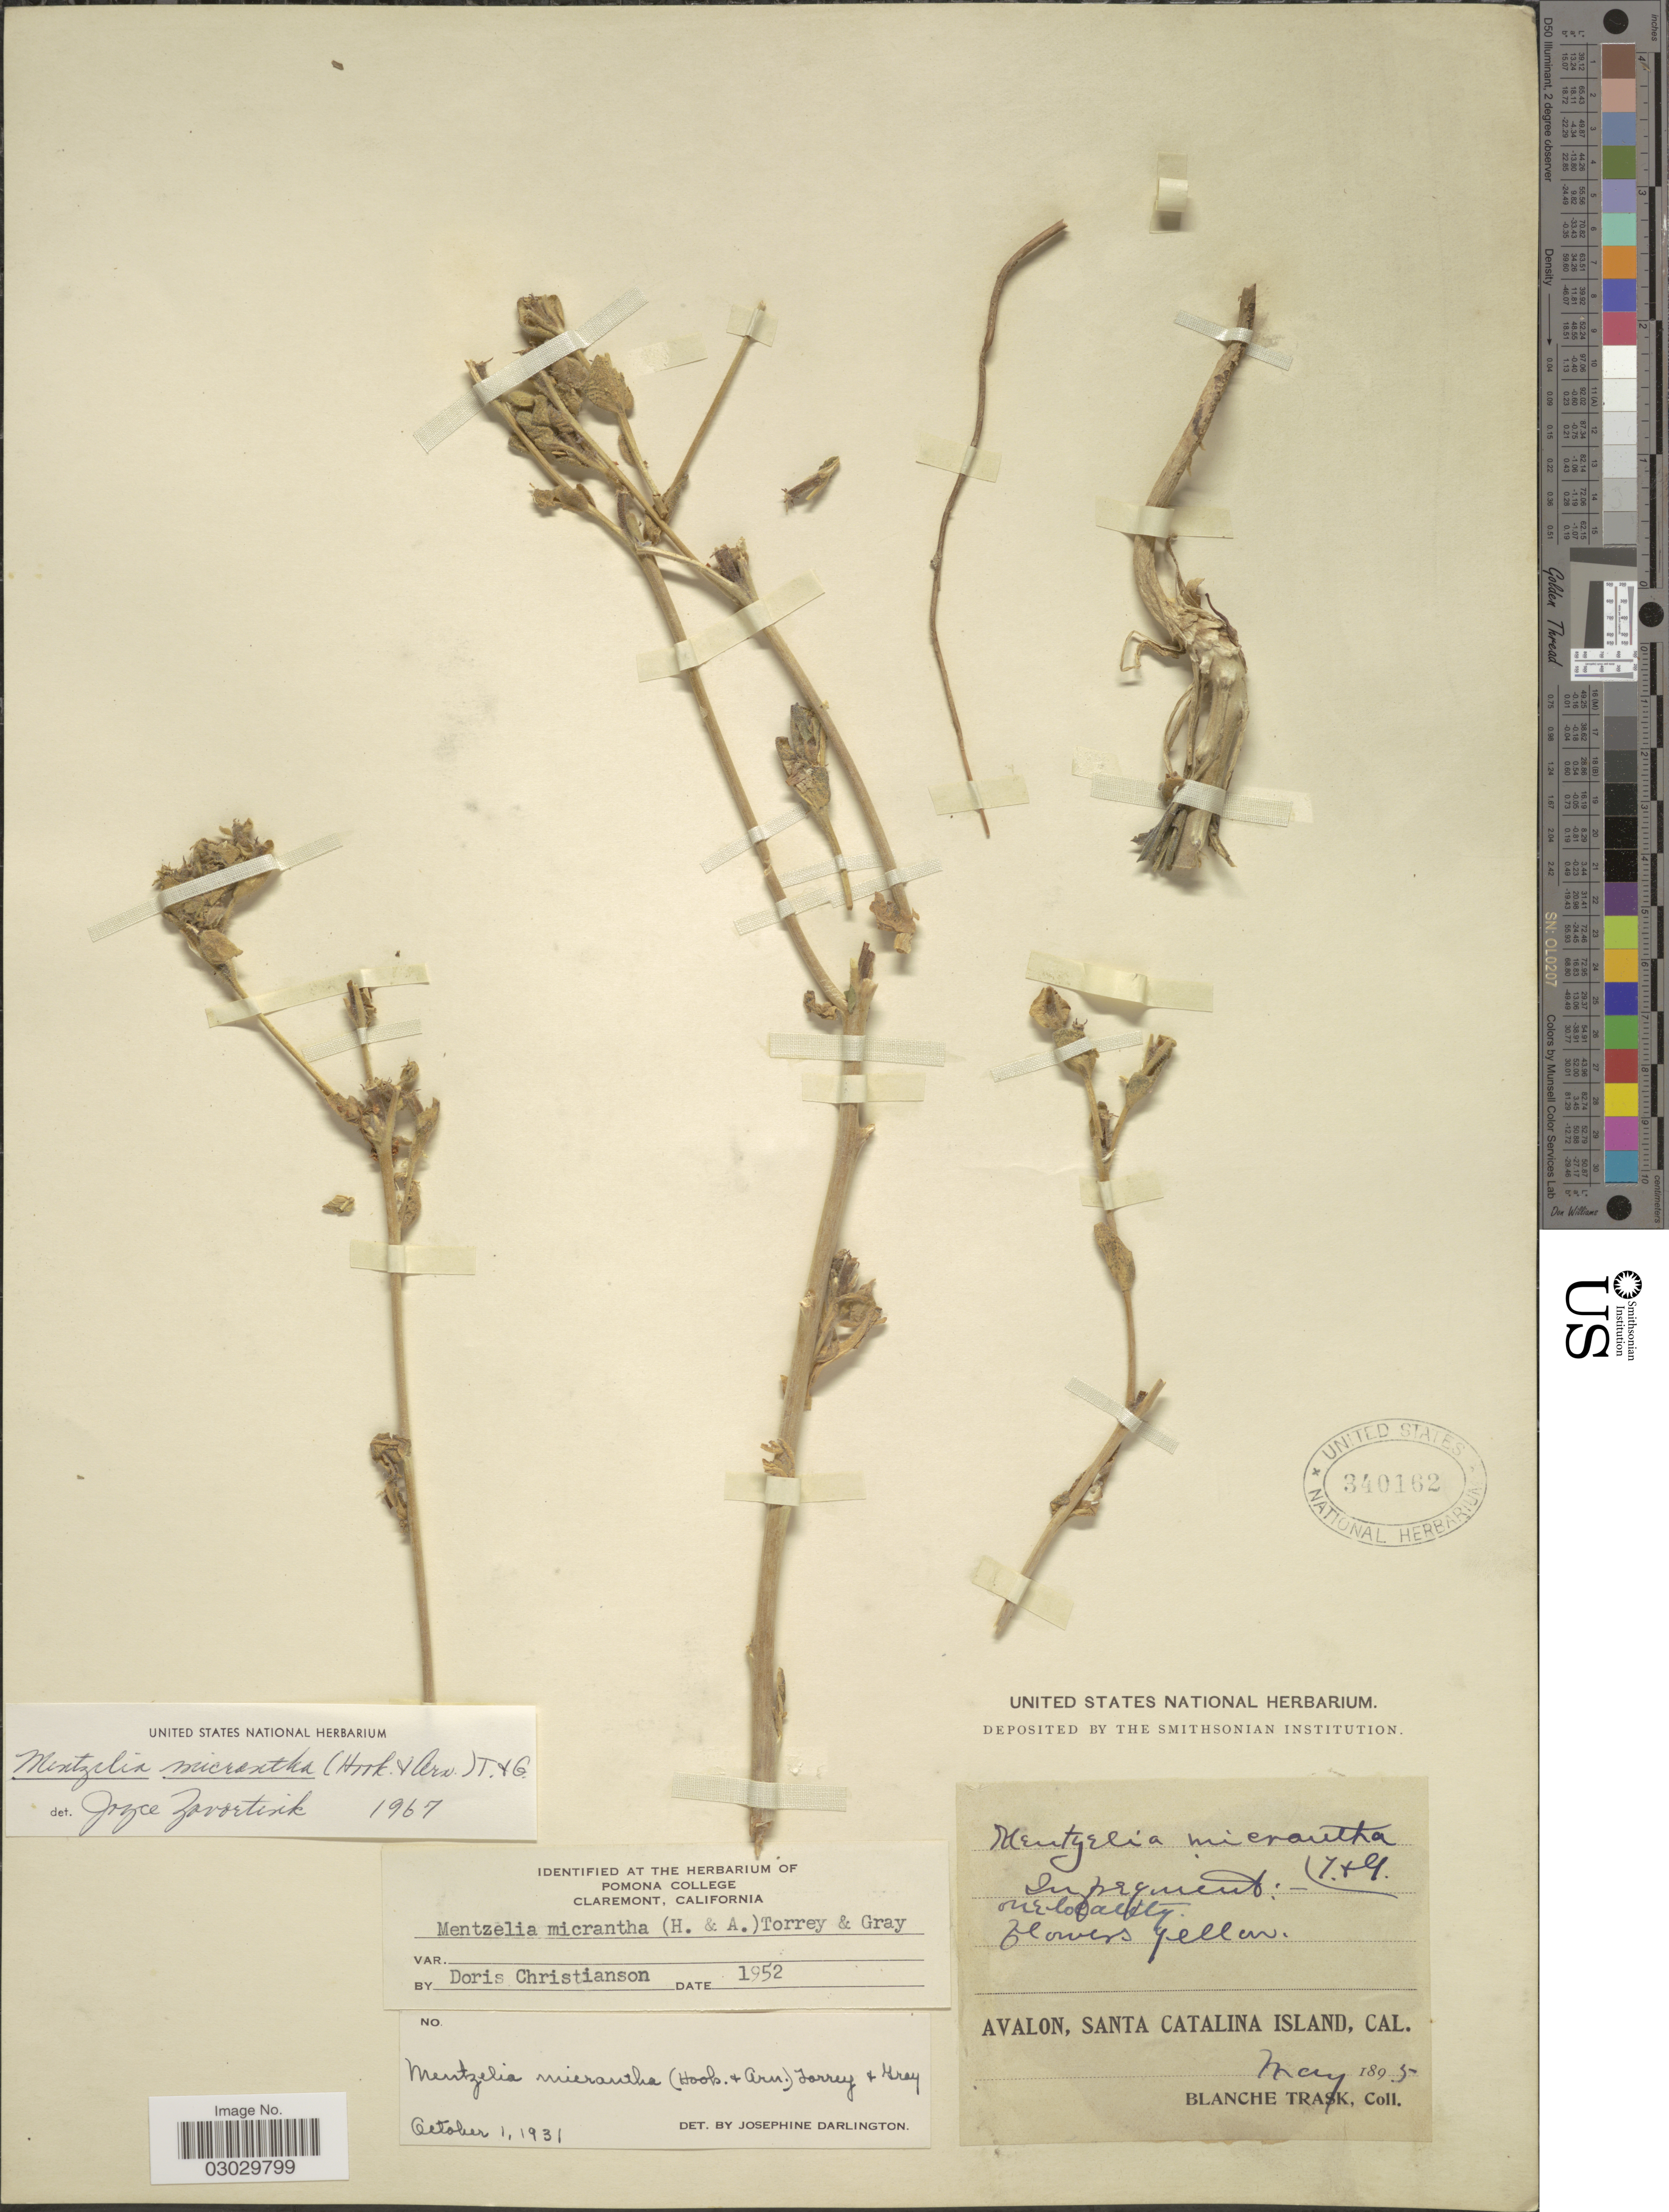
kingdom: Plantae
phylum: Tracheophyta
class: Magnoliopsida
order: Cornales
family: Loasaceae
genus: Mentzelia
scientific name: Mentzelia micrantha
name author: (Hook.) Torr. & A. Gray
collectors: B. Trask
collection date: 1895-05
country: United States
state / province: California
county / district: Los Angeles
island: Santa Catalina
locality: Avalon, Santa Catalina Island.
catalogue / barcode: US 340162